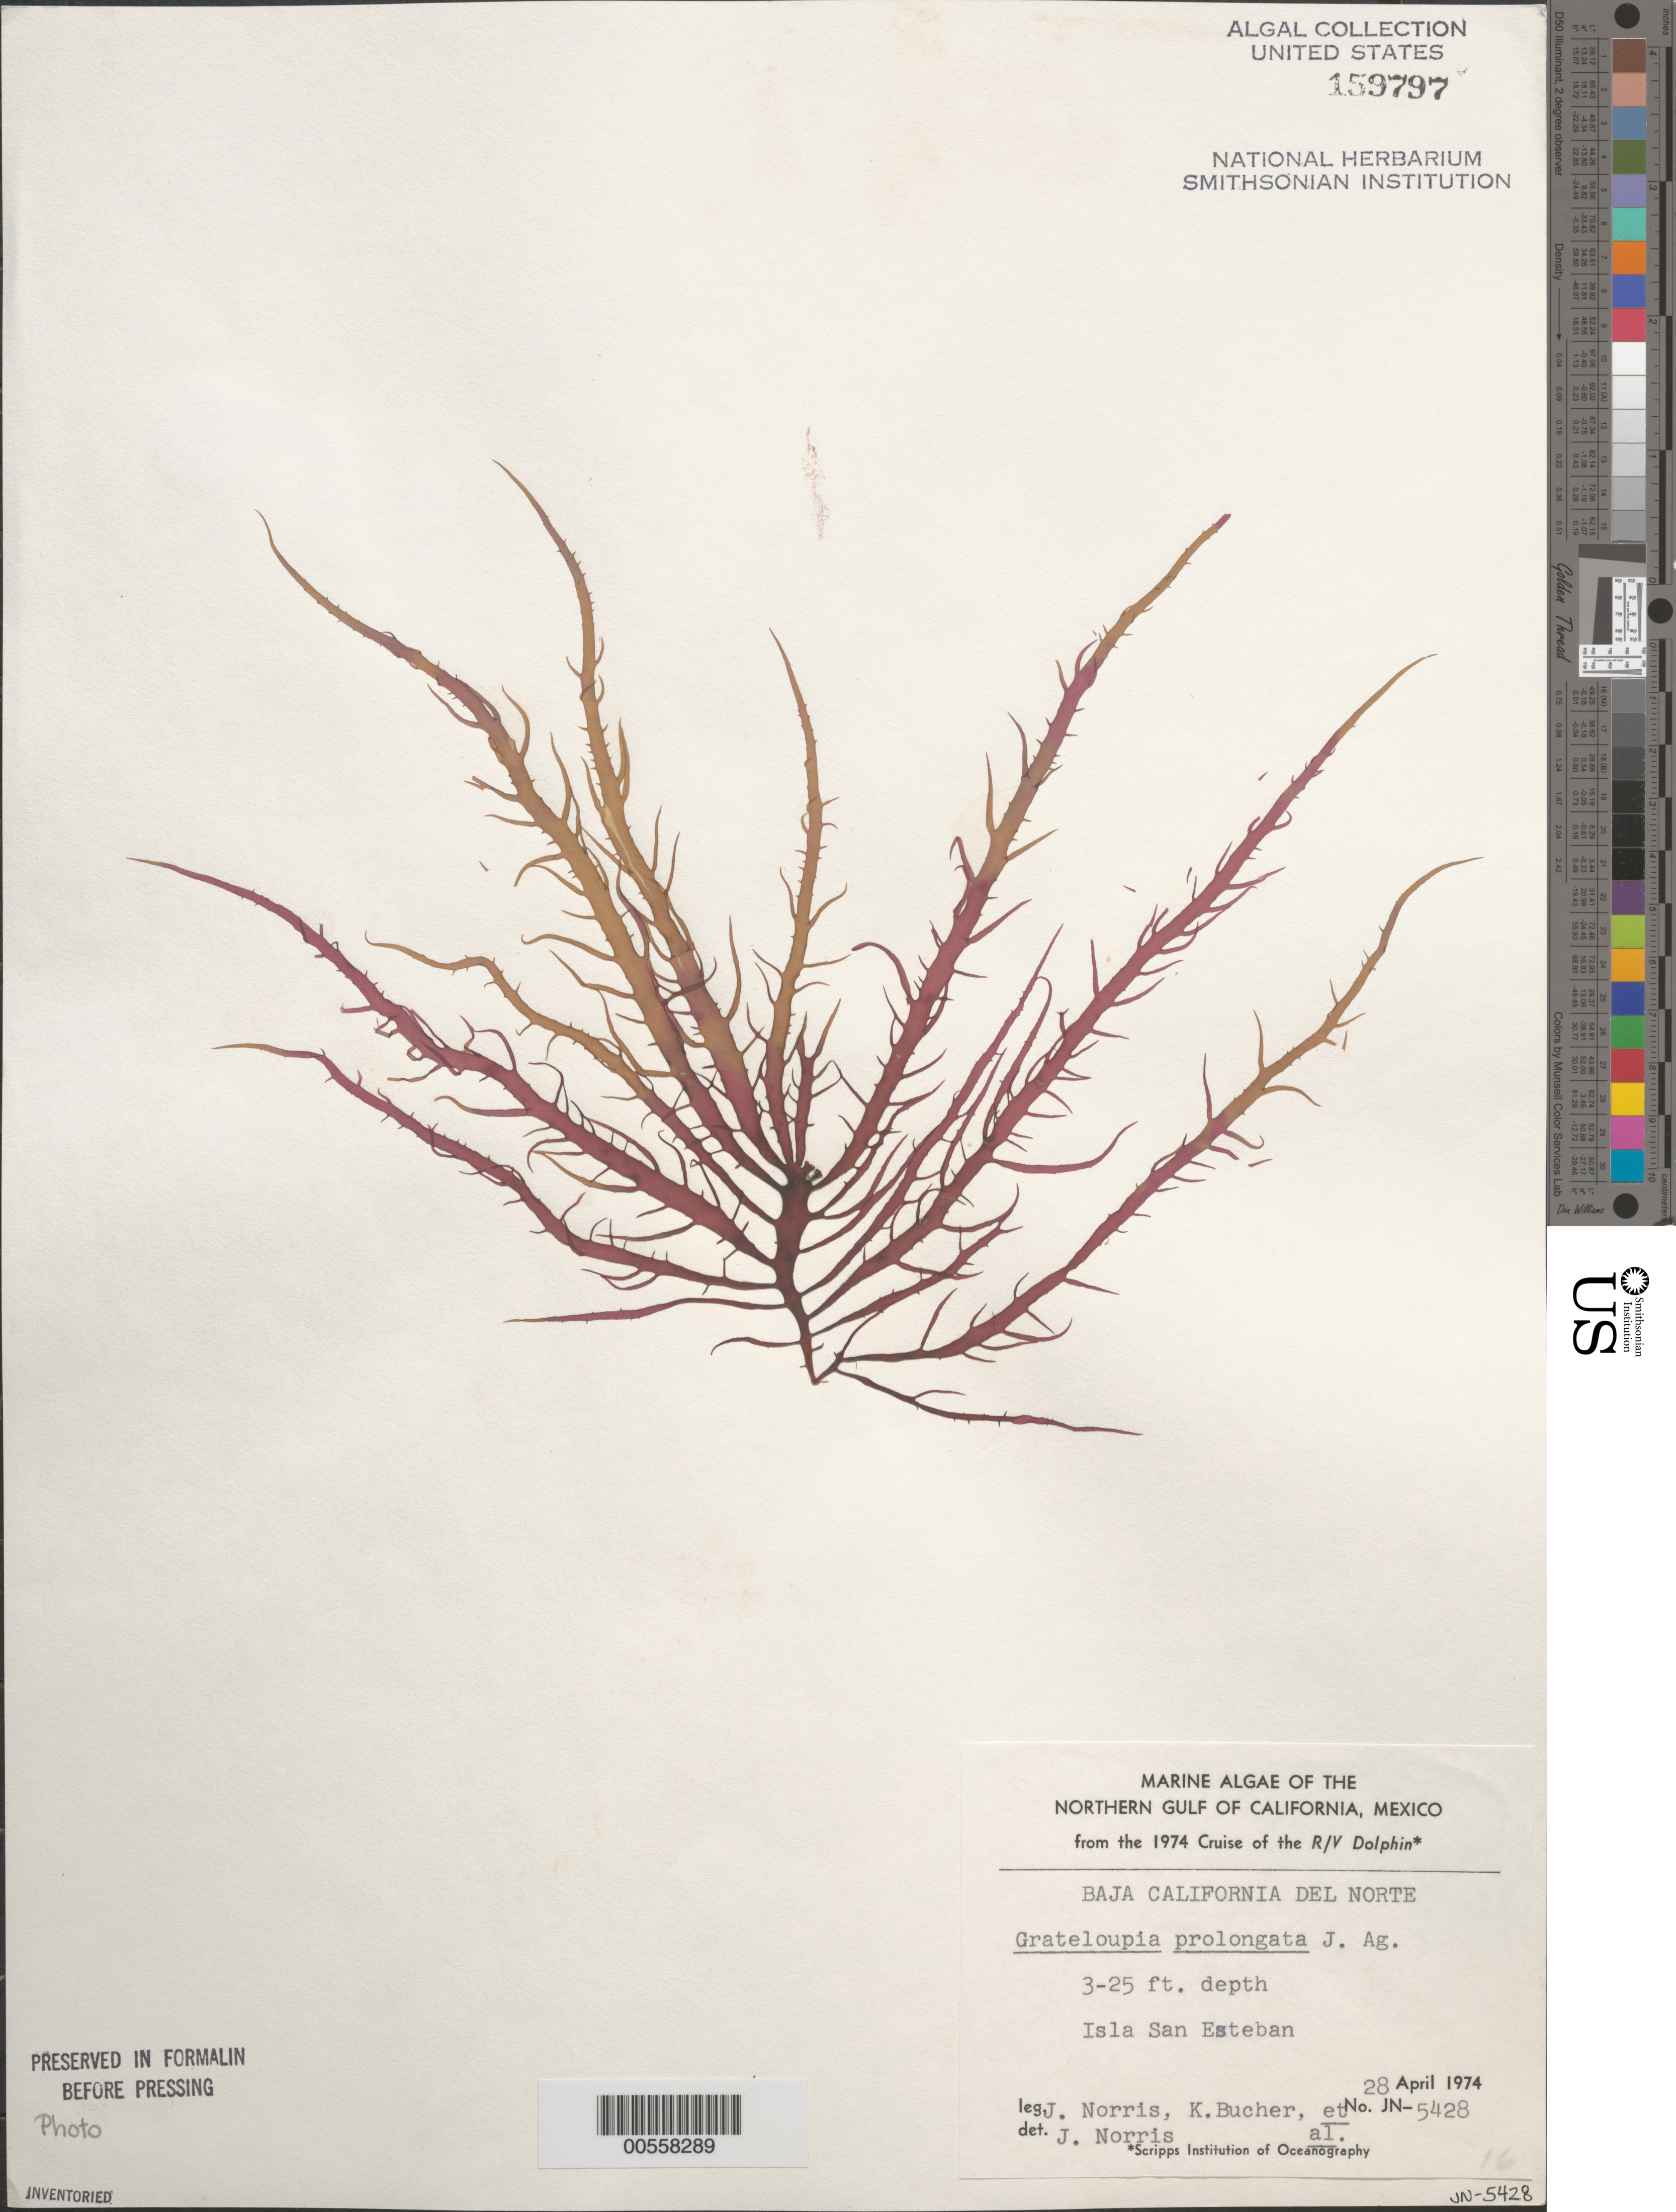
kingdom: Plantae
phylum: Rhodophyta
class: Florideophyceae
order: Halymeniales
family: Halymeniaceae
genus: Grateloupia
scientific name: Grateloupia prolongata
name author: J. Agardh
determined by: Norris, James N.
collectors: J. N. Norris & K. E. Bucher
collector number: JN-5428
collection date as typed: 28 Apr 1974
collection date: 1974-04-28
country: Mexico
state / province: Baja California Norte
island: Isla San Esteban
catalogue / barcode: US 159797